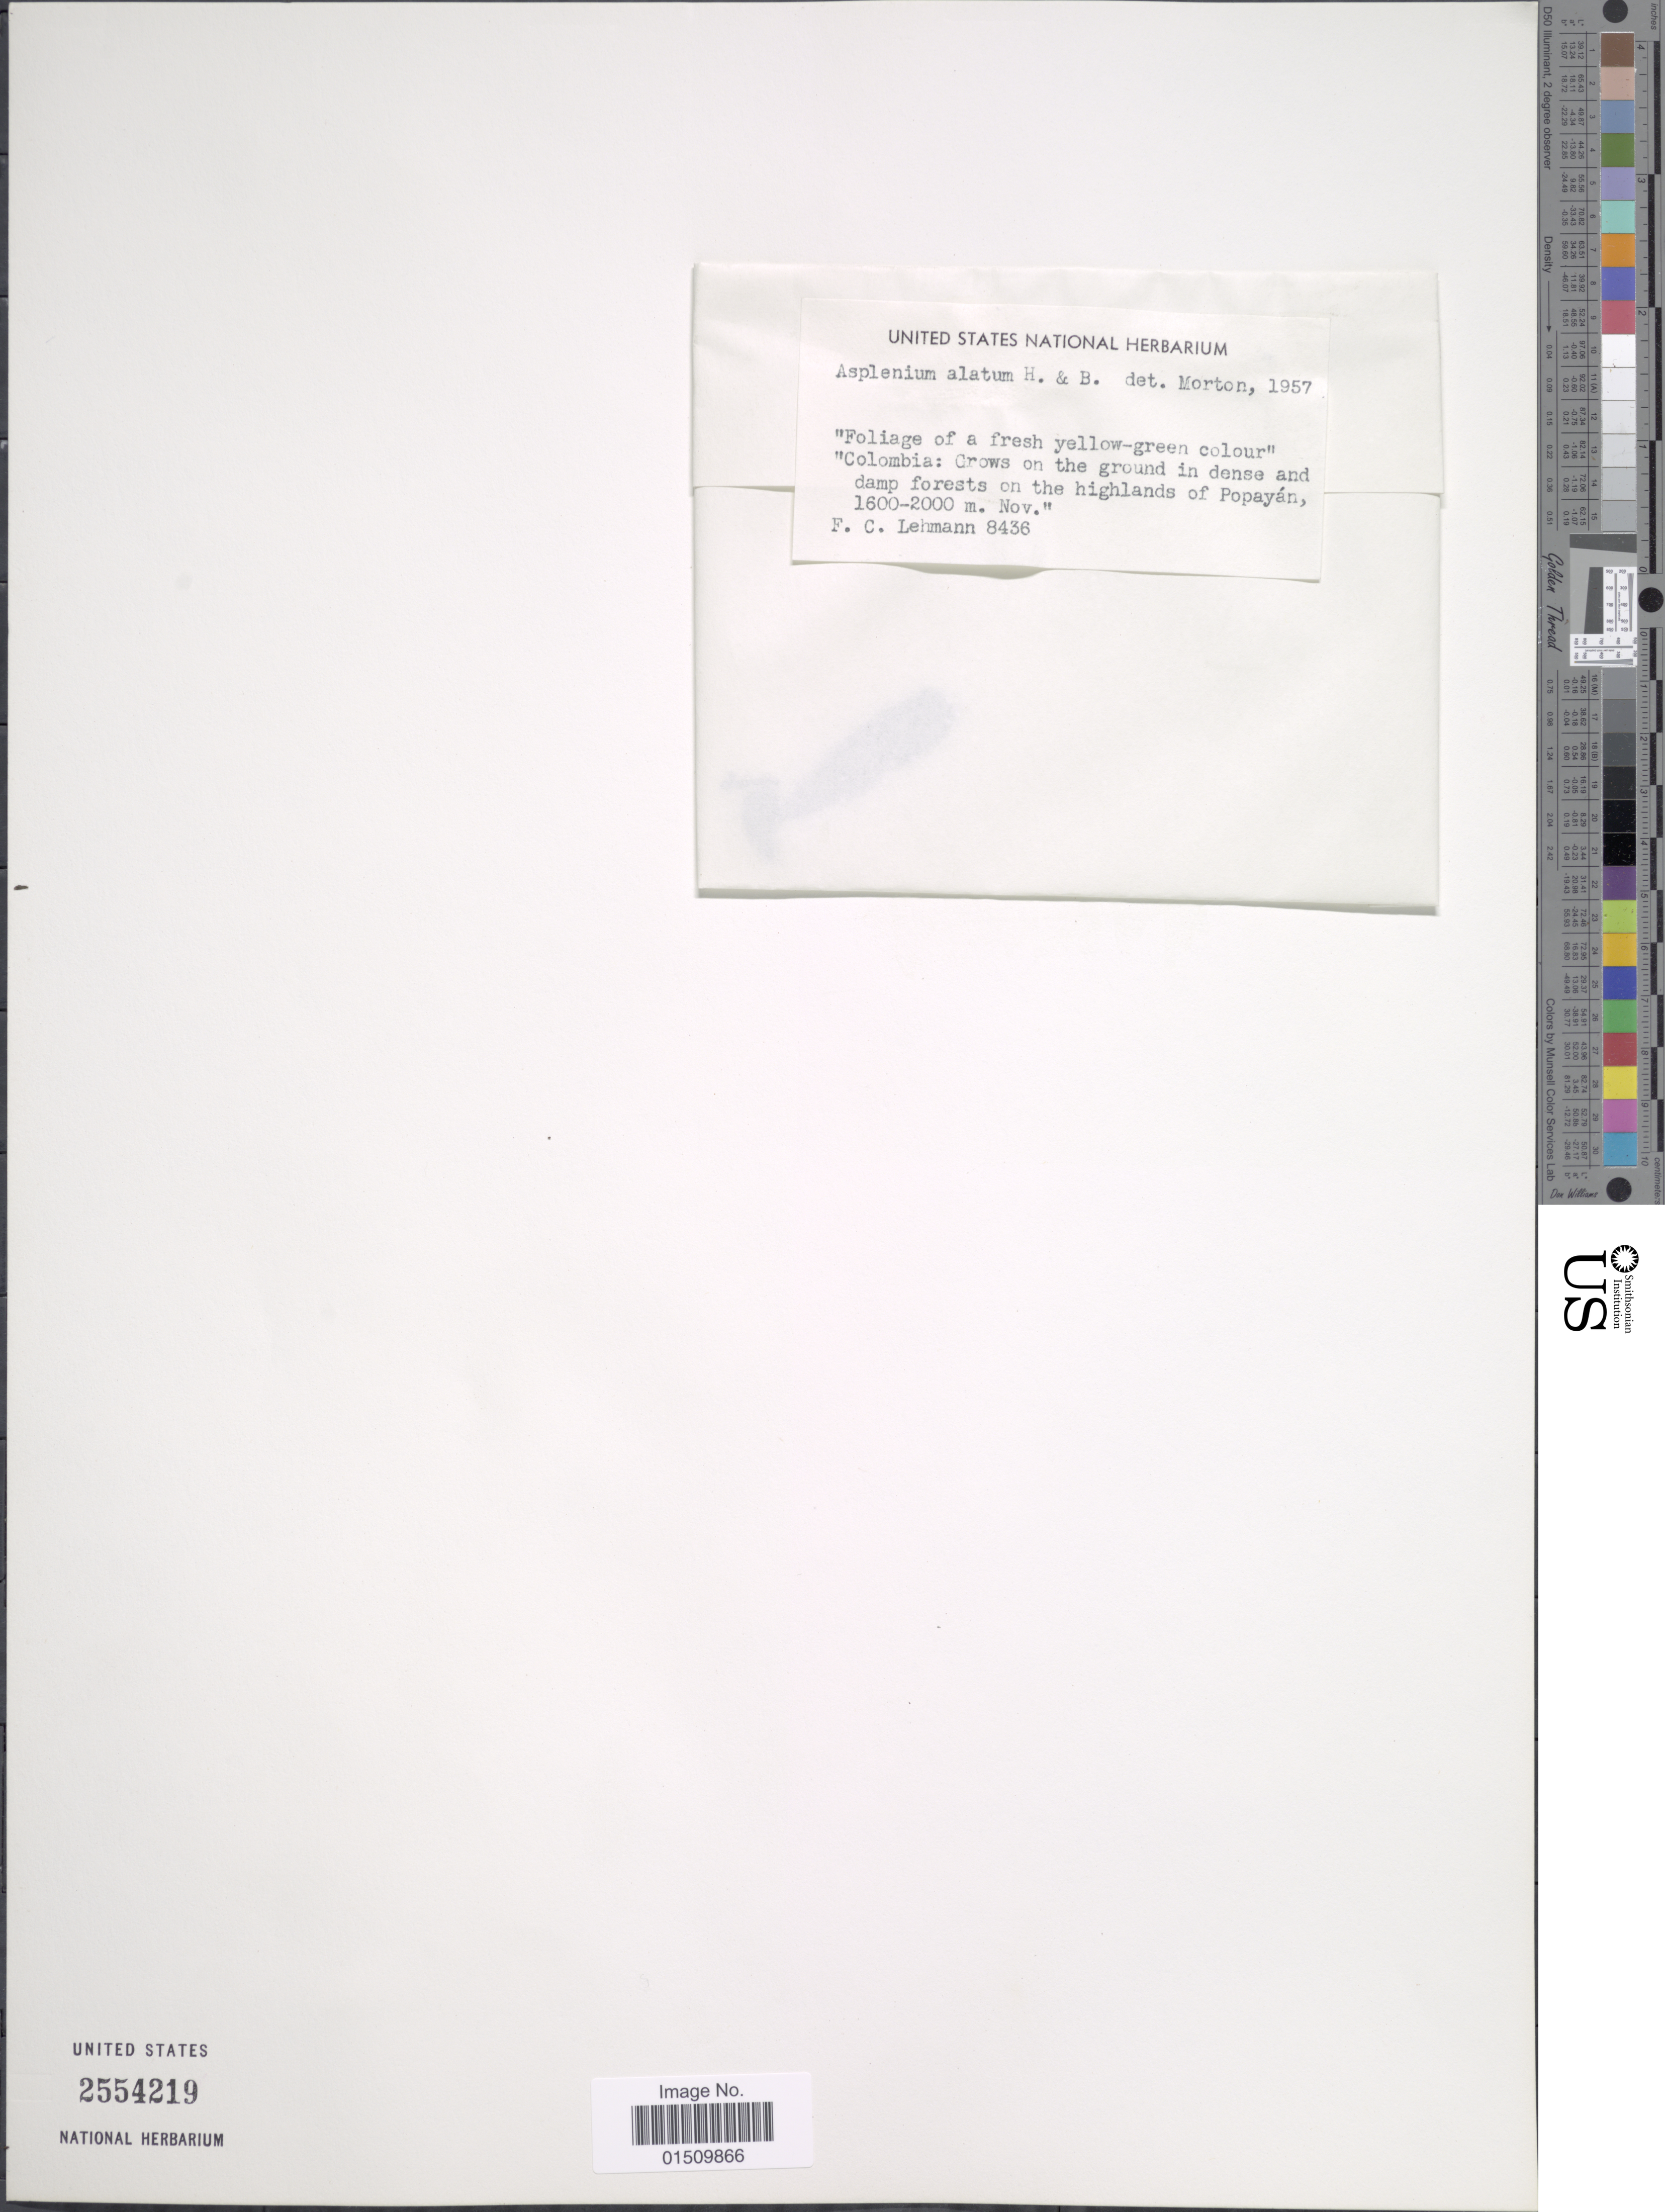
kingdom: Plantae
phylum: Tracheophyta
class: Polypodiopsida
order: Polypodiales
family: Aspleniaceae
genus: Asplenium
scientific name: Asplenium alatum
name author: Humb. & Bonpl. ex Willd.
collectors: F. Lehman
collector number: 8436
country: Colombia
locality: Colombia; Crows on the ground in dnes and damp forest on the highlands of Popayan.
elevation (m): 1600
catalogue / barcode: US 2554219